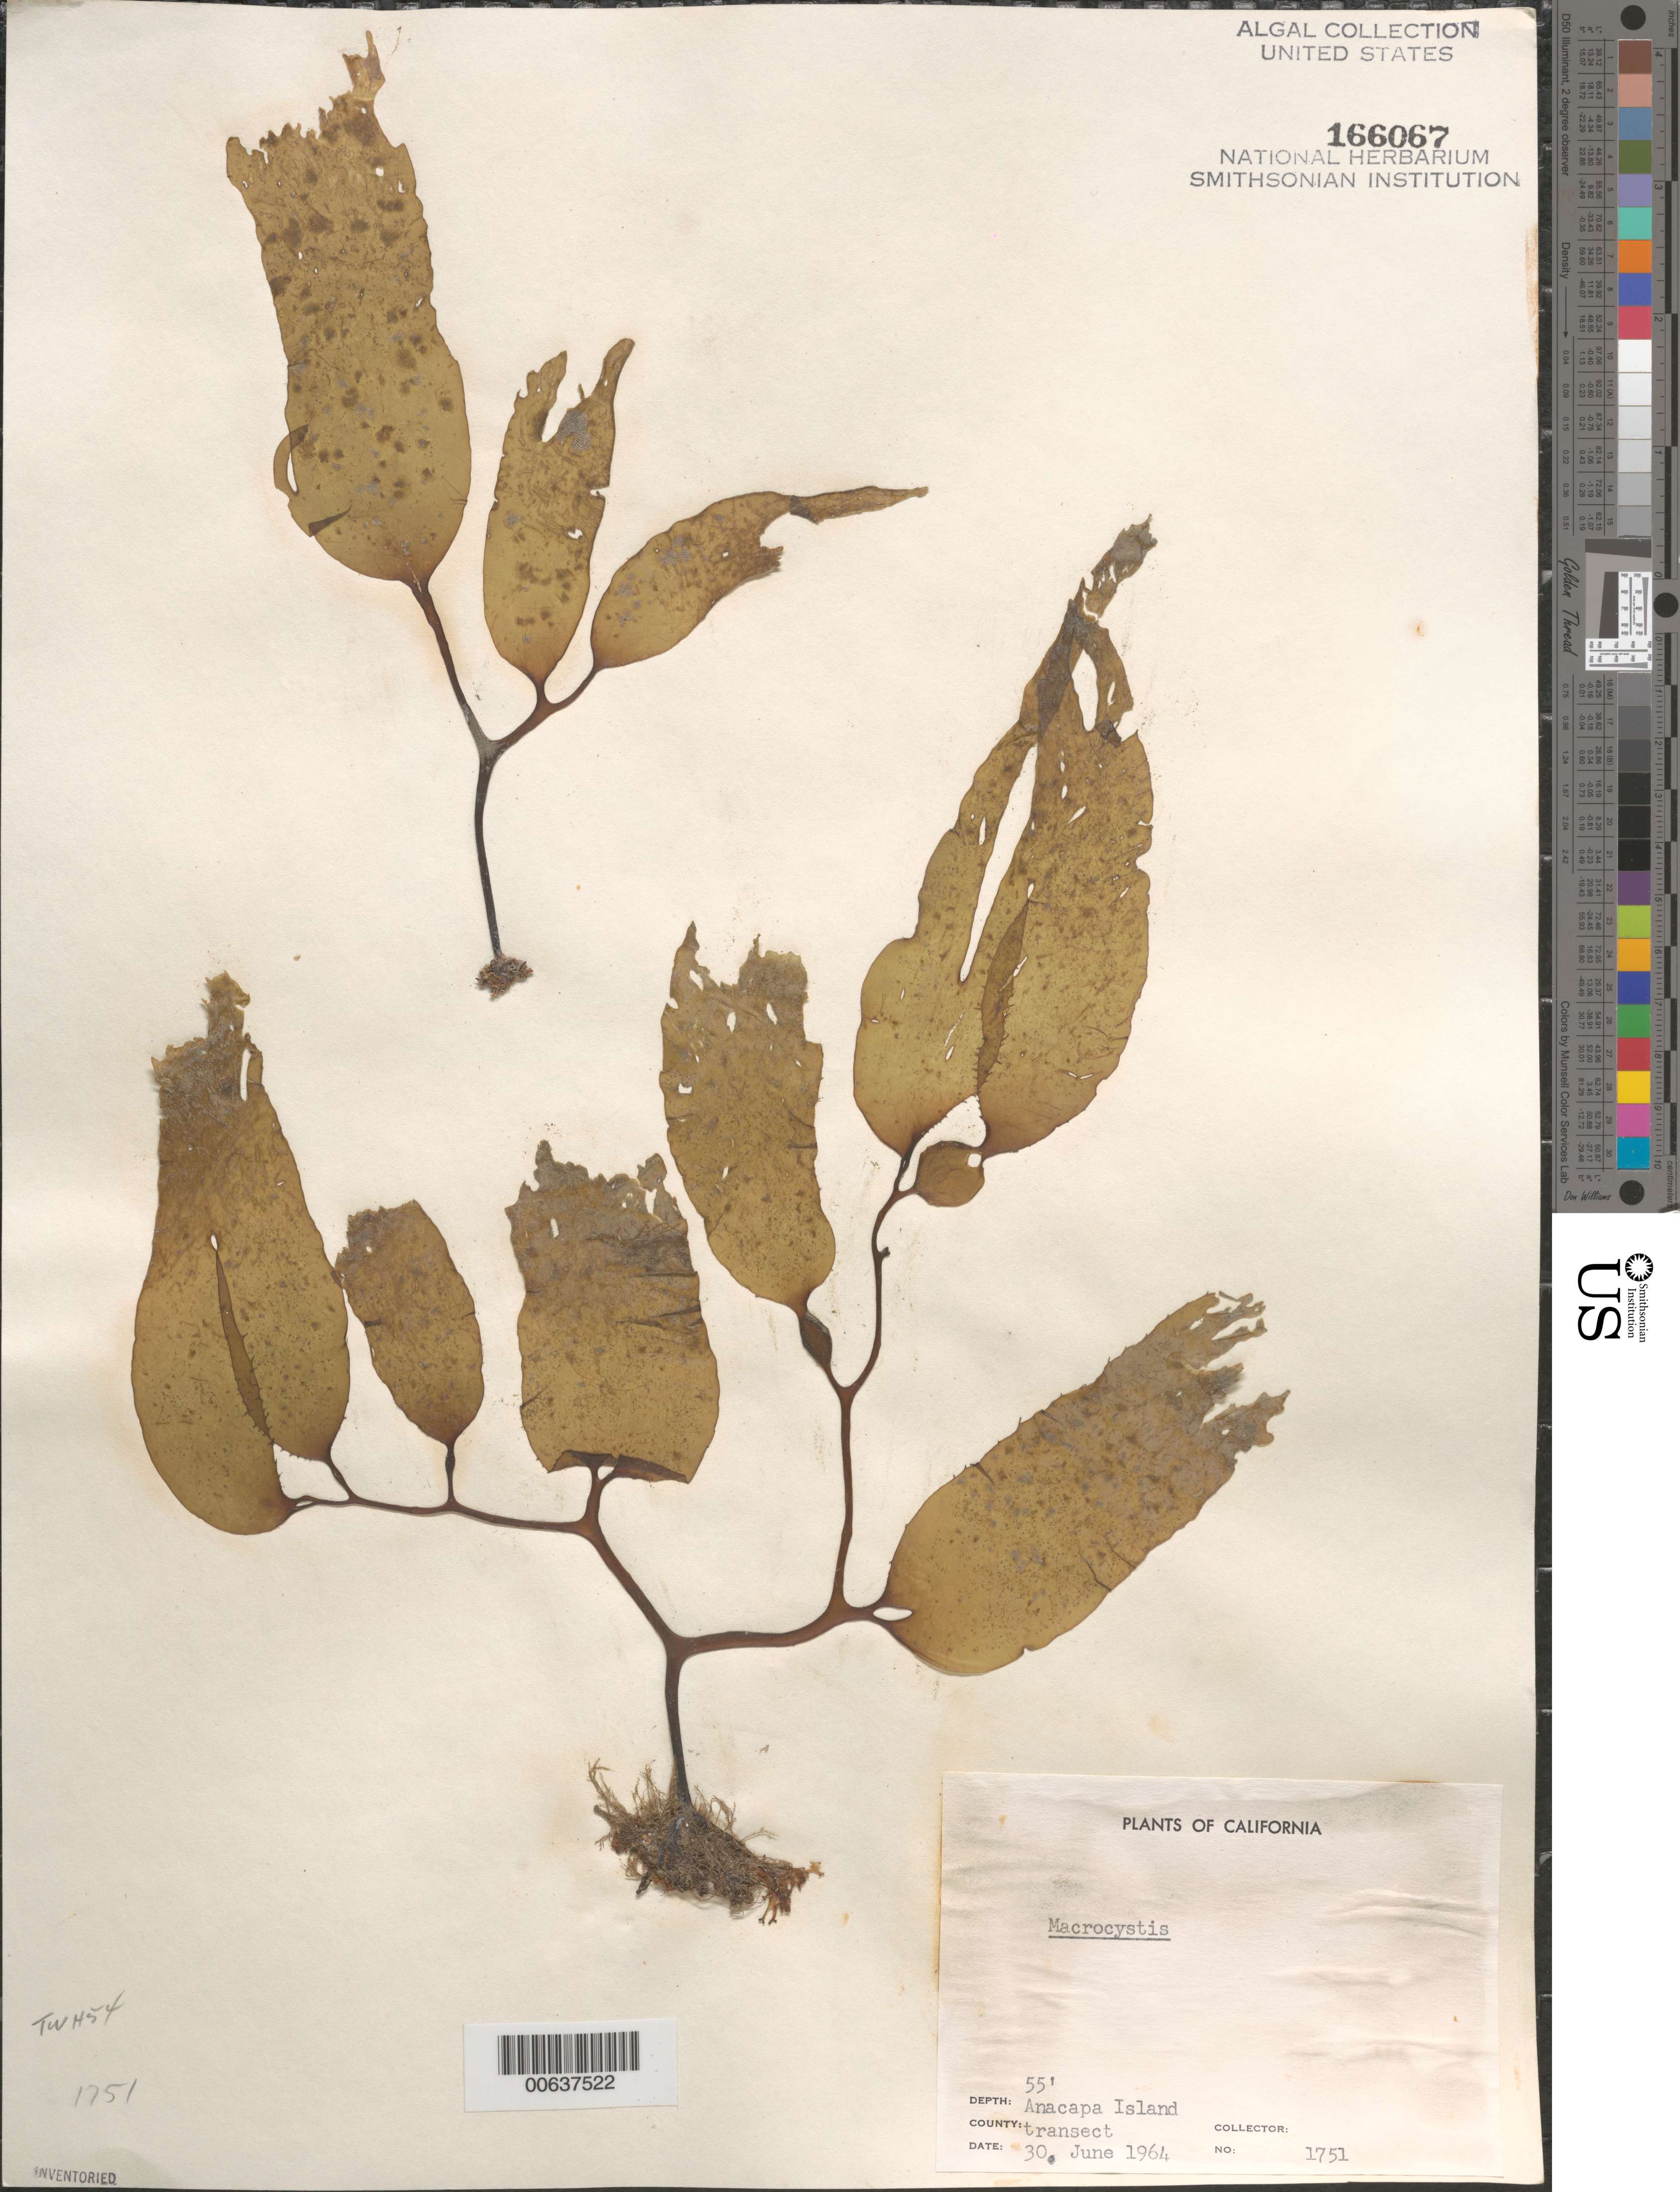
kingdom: Chromista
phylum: Ochrophyta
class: Phaeophyceae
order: Laminariales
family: Laminariaceae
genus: Macrocystis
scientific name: Macrocystis sp.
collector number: Neushul 1751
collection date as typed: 30 Jun 1964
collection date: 1964-06-30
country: United States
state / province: California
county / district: Ventura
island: Anacapa Island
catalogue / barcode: US 166067